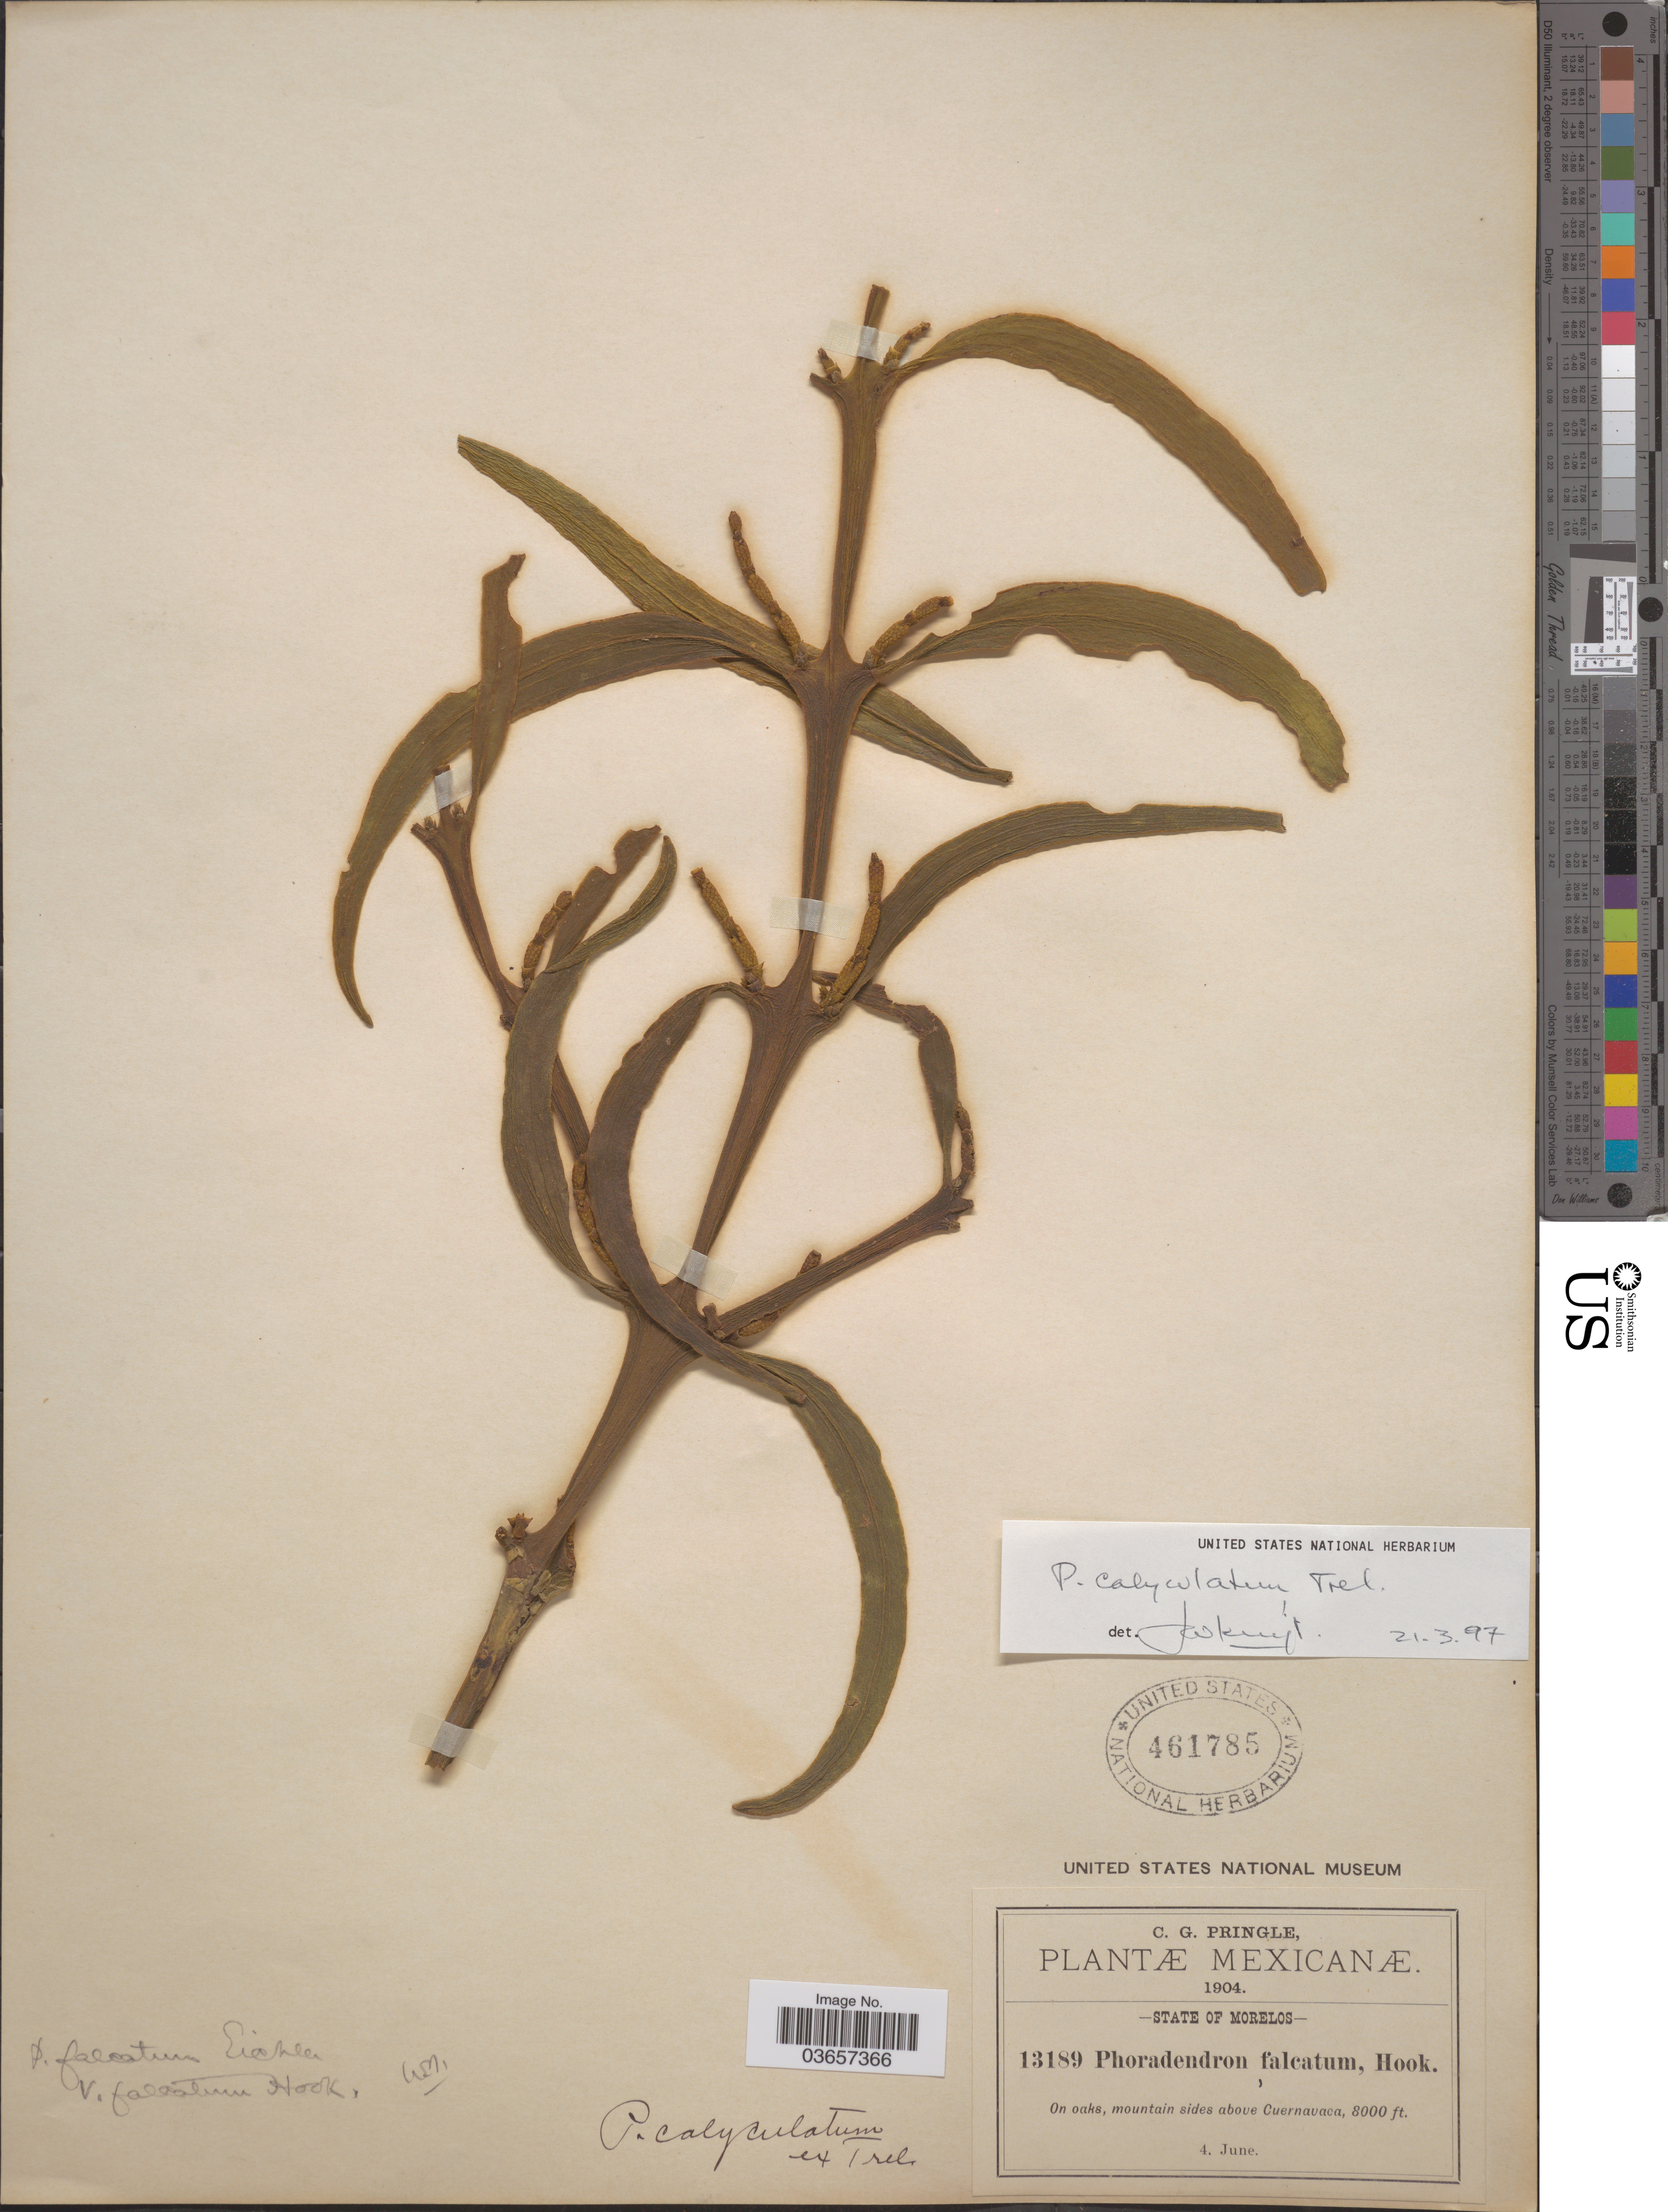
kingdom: Plantae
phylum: Tracheophyta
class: Magnoliopsida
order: Santalales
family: Viscaceae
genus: Phoradendron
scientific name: Phoradendron calyculatum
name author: Trel.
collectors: C. G. Pringle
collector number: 13189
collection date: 1904-06-04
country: Mexico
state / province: Morelos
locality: On oaks, mountain sides above Cuernavaca.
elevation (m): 2438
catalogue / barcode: US 461785